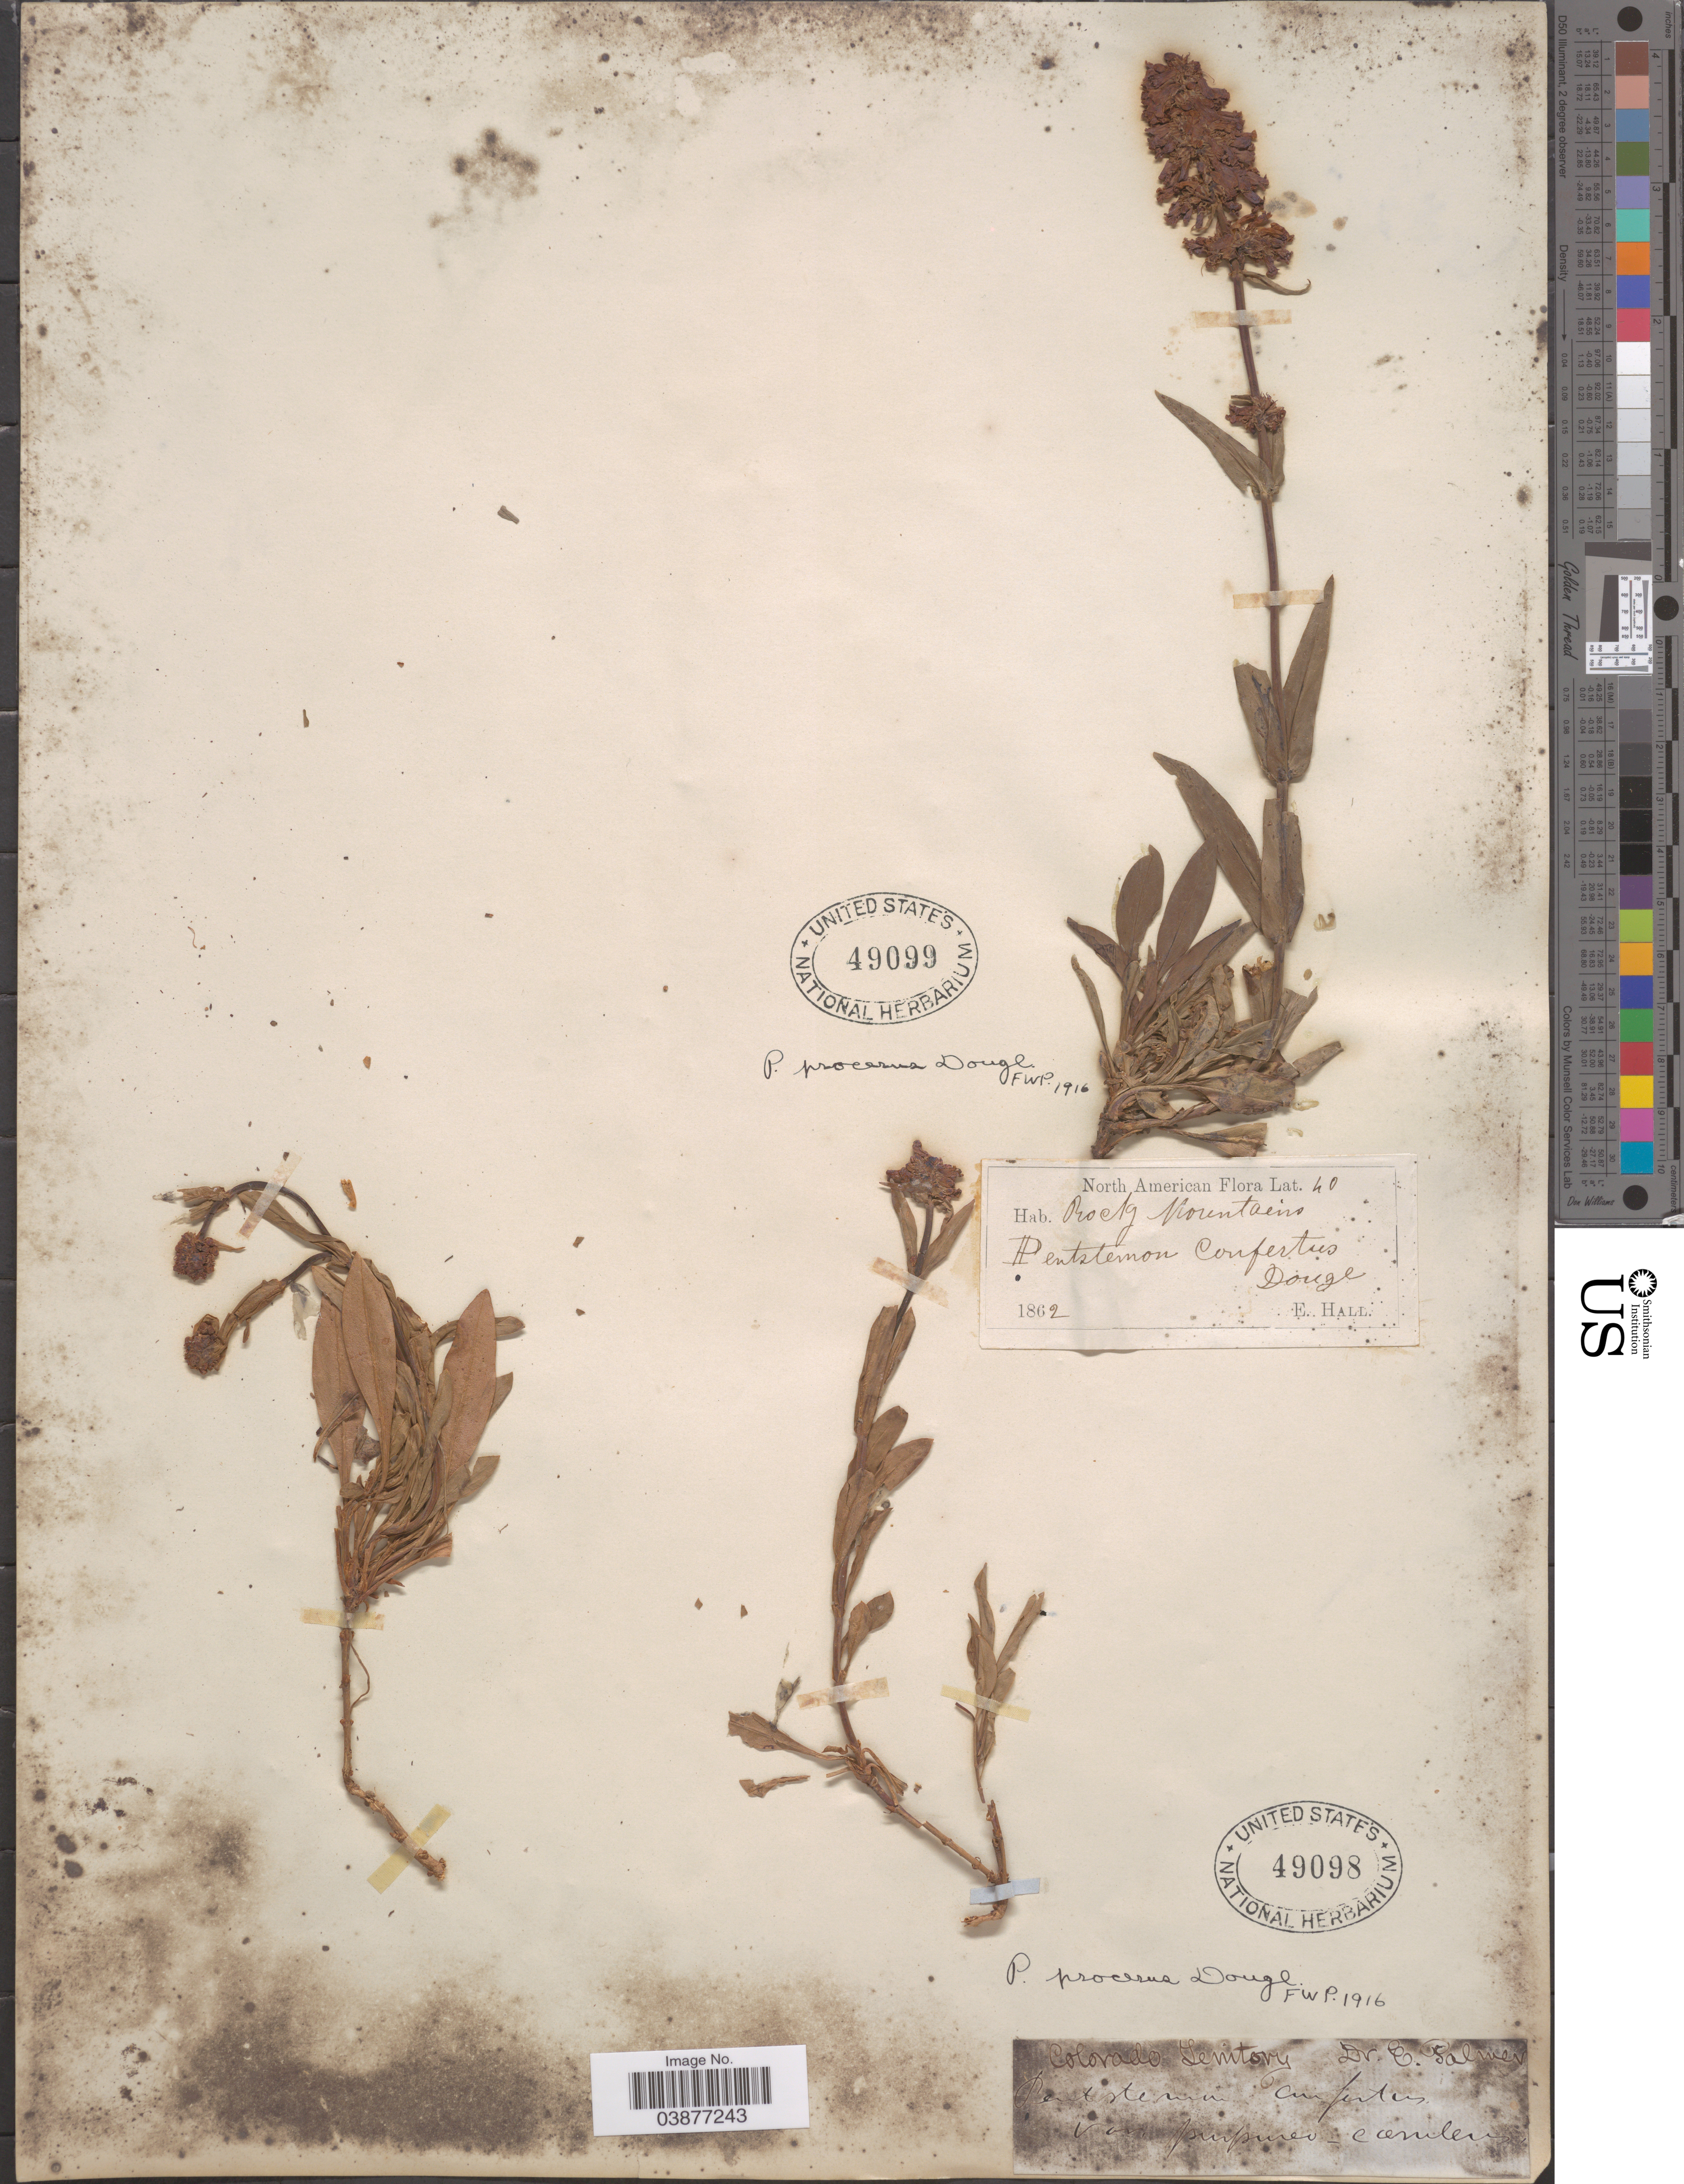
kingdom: Plantae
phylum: Tracheophyta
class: Magnoliopsida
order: Lamiales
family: Plantaginaceae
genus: Penstemon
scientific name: Penstemon procerus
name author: Douglas ex Graham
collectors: E. Palmer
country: United States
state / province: Colorado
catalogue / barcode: US 49098